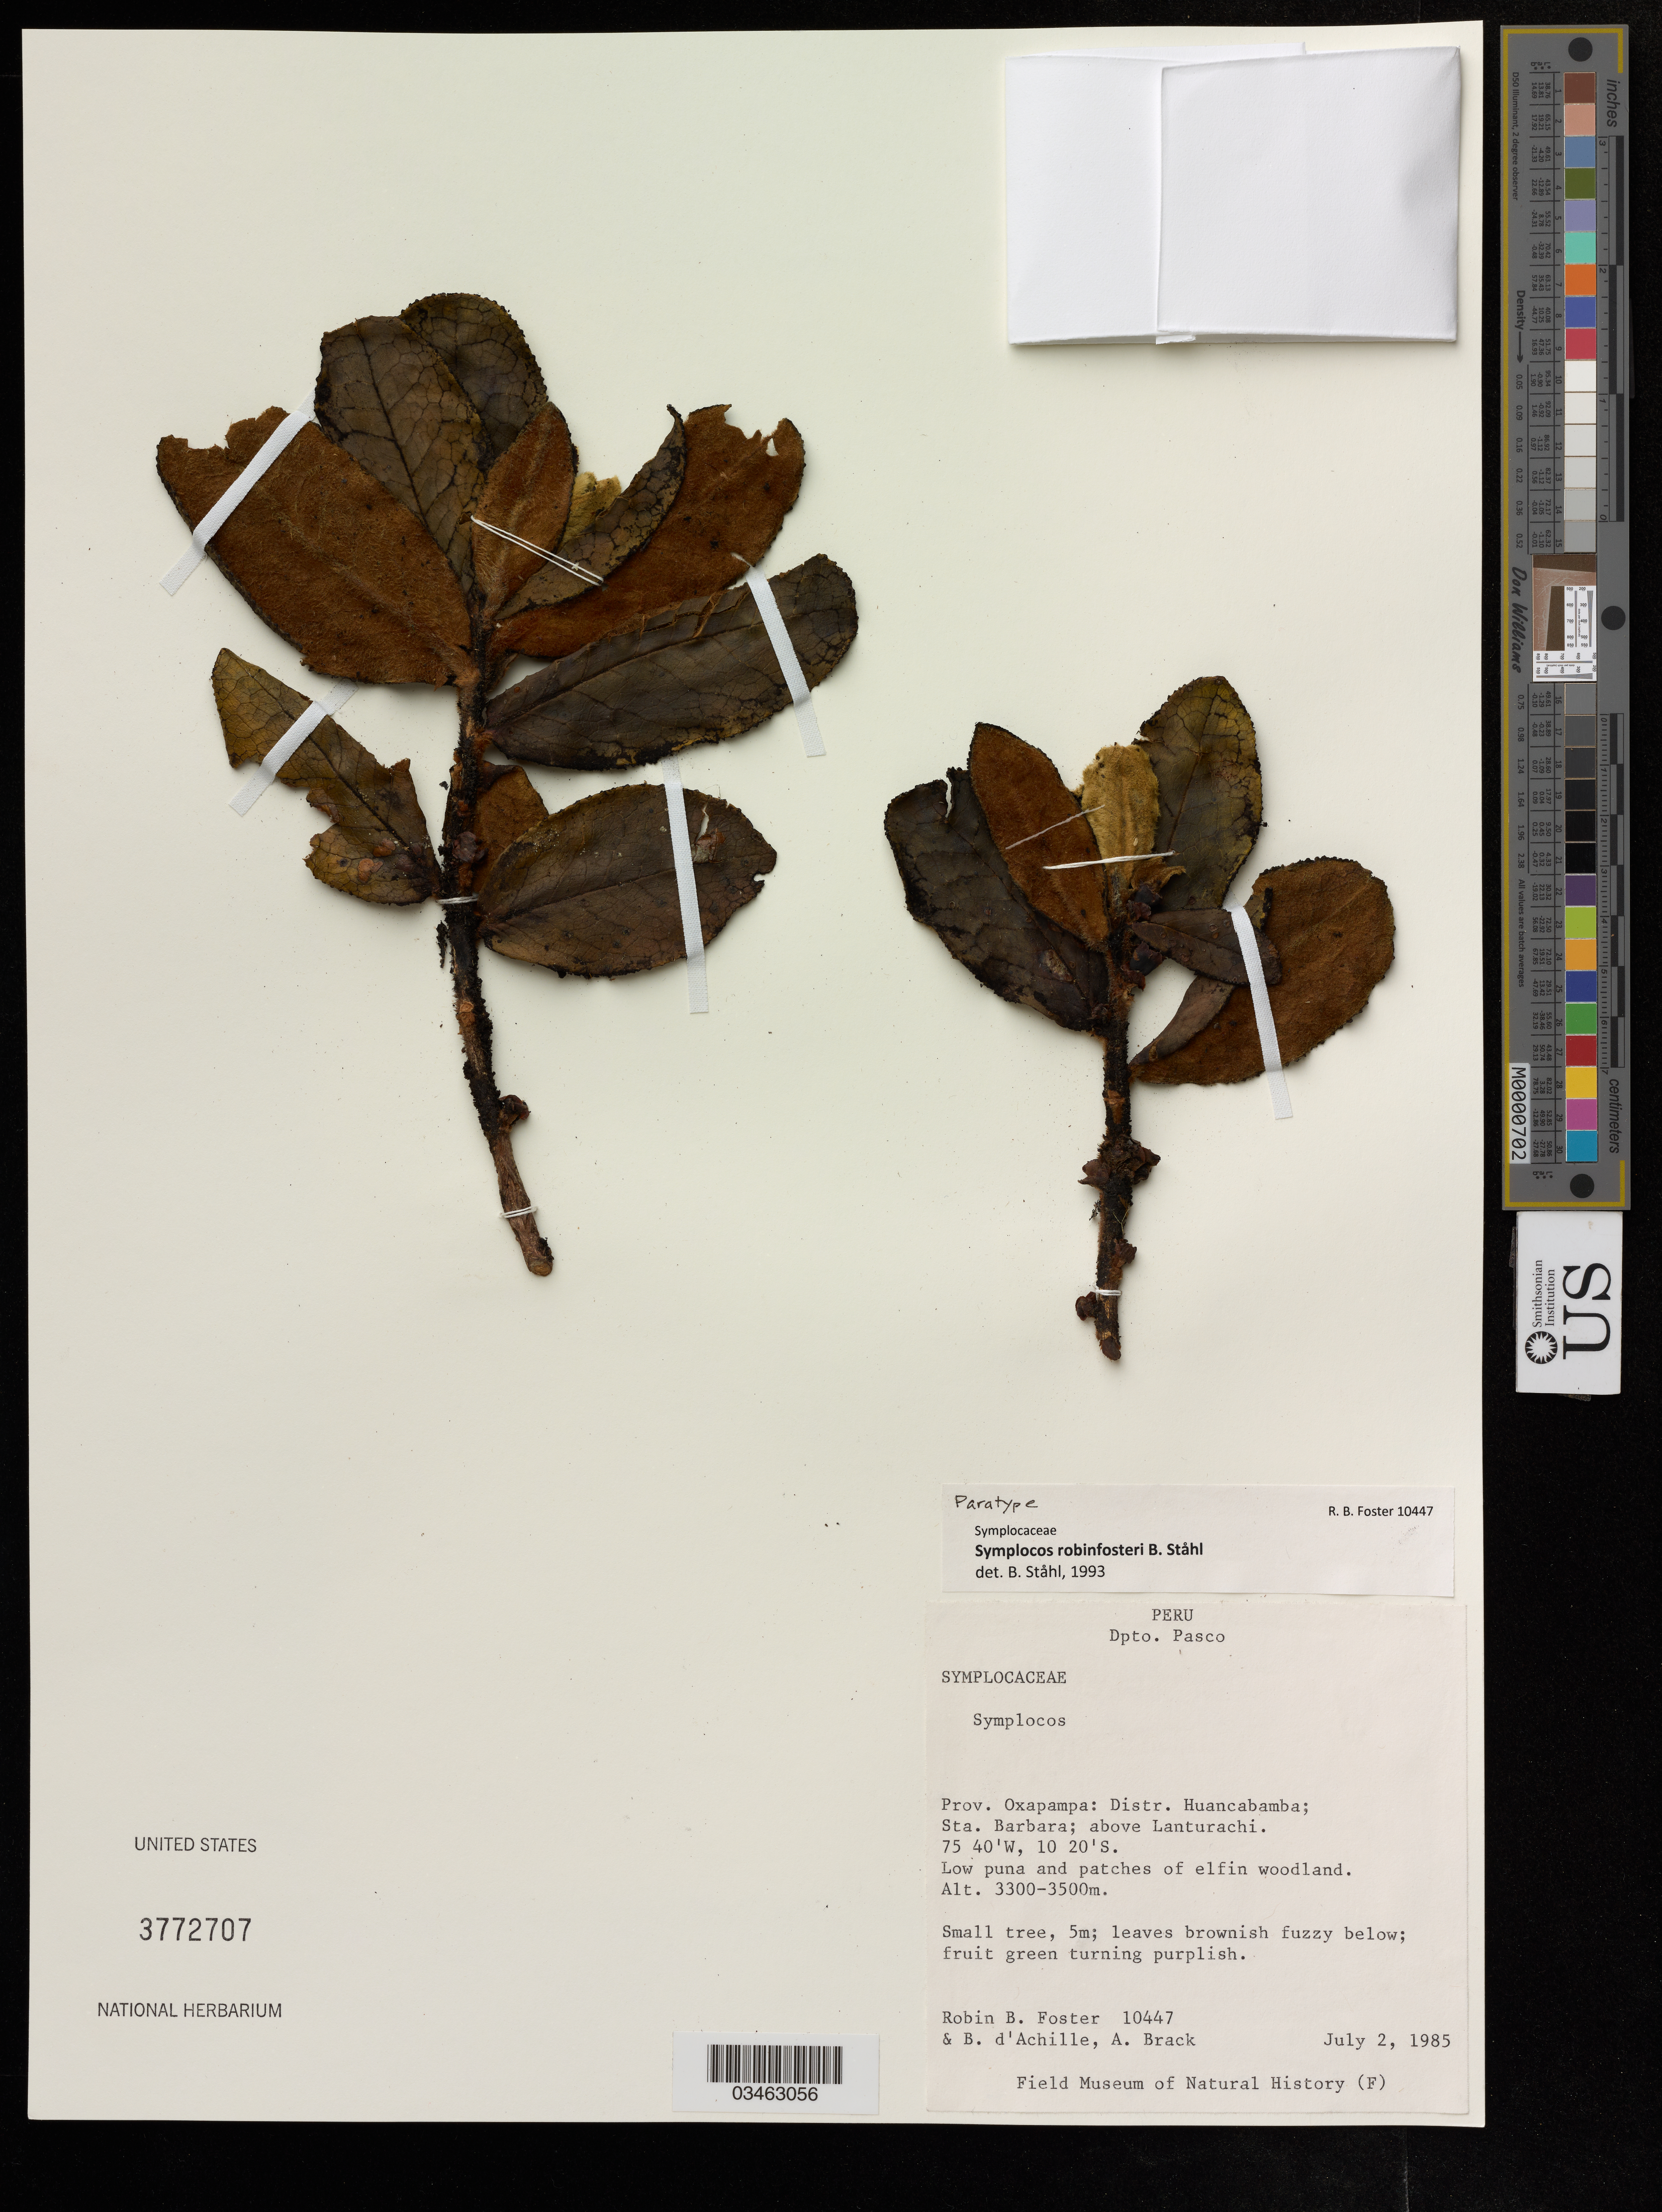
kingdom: Plantae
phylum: Tracheophyta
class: Magnoliopsida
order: Ericales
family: Symplocaceae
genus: Symplocos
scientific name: Symplocos robinfosteri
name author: B. Ståhl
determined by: Ståhl, B.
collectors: R. B. Foster, B. d'Achille & A. Brack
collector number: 10447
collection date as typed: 2 July 1985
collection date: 1985-07-02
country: Peru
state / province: Pasco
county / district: Oxapampa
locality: Sta. Barbara; above Lanturachi. Huancabamba Dist.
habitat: Low puna and patches of elfin woodland.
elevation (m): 3300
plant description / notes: Paratype.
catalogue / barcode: US 3772707